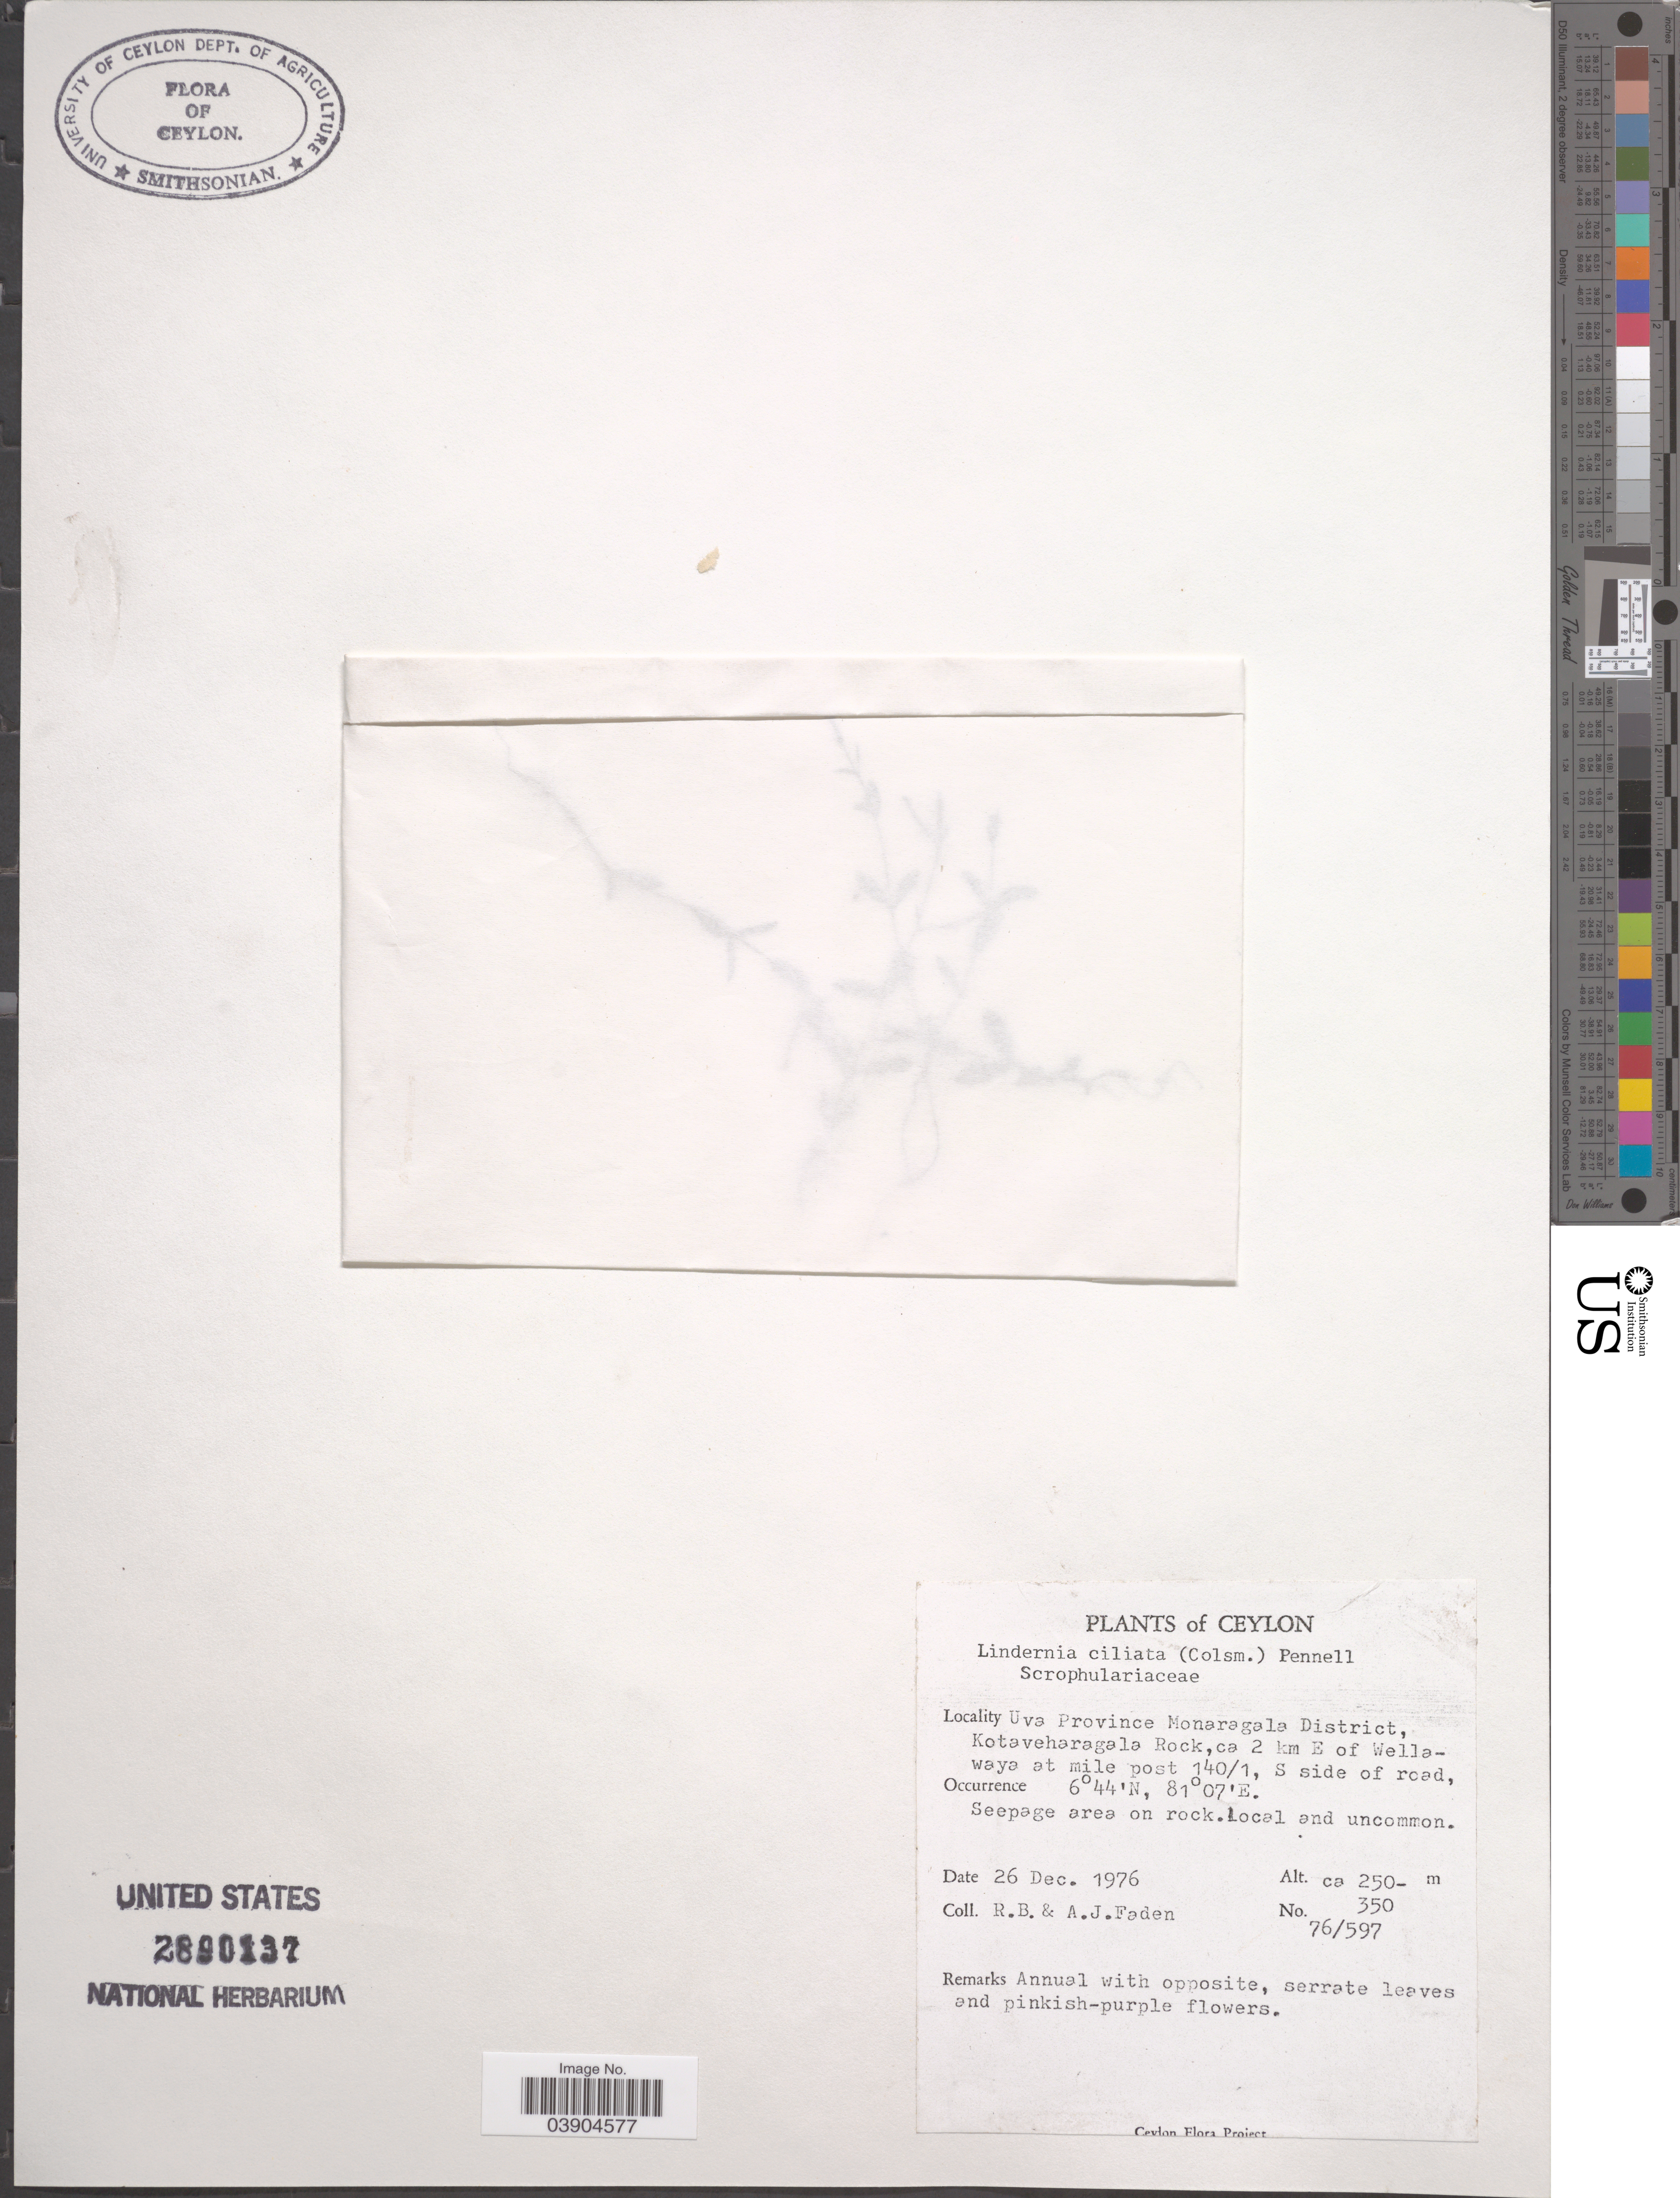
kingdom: Plantae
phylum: Tracheophyta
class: Magnoliopsida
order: Lamiales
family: Linderniaceae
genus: Lindernia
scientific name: Lindernia ciliata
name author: (Colsm.) Pennell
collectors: R. B. Faden & A. J. Faden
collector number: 76/597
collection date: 1976-12-26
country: Sri Lanka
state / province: Uva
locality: Ceylon. Uva Province Monaragala District, Kotaveharagala Rock, ca 2 km E of Wellawaya at mile post 140/1, S side of road.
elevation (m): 250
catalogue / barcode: US 2890137